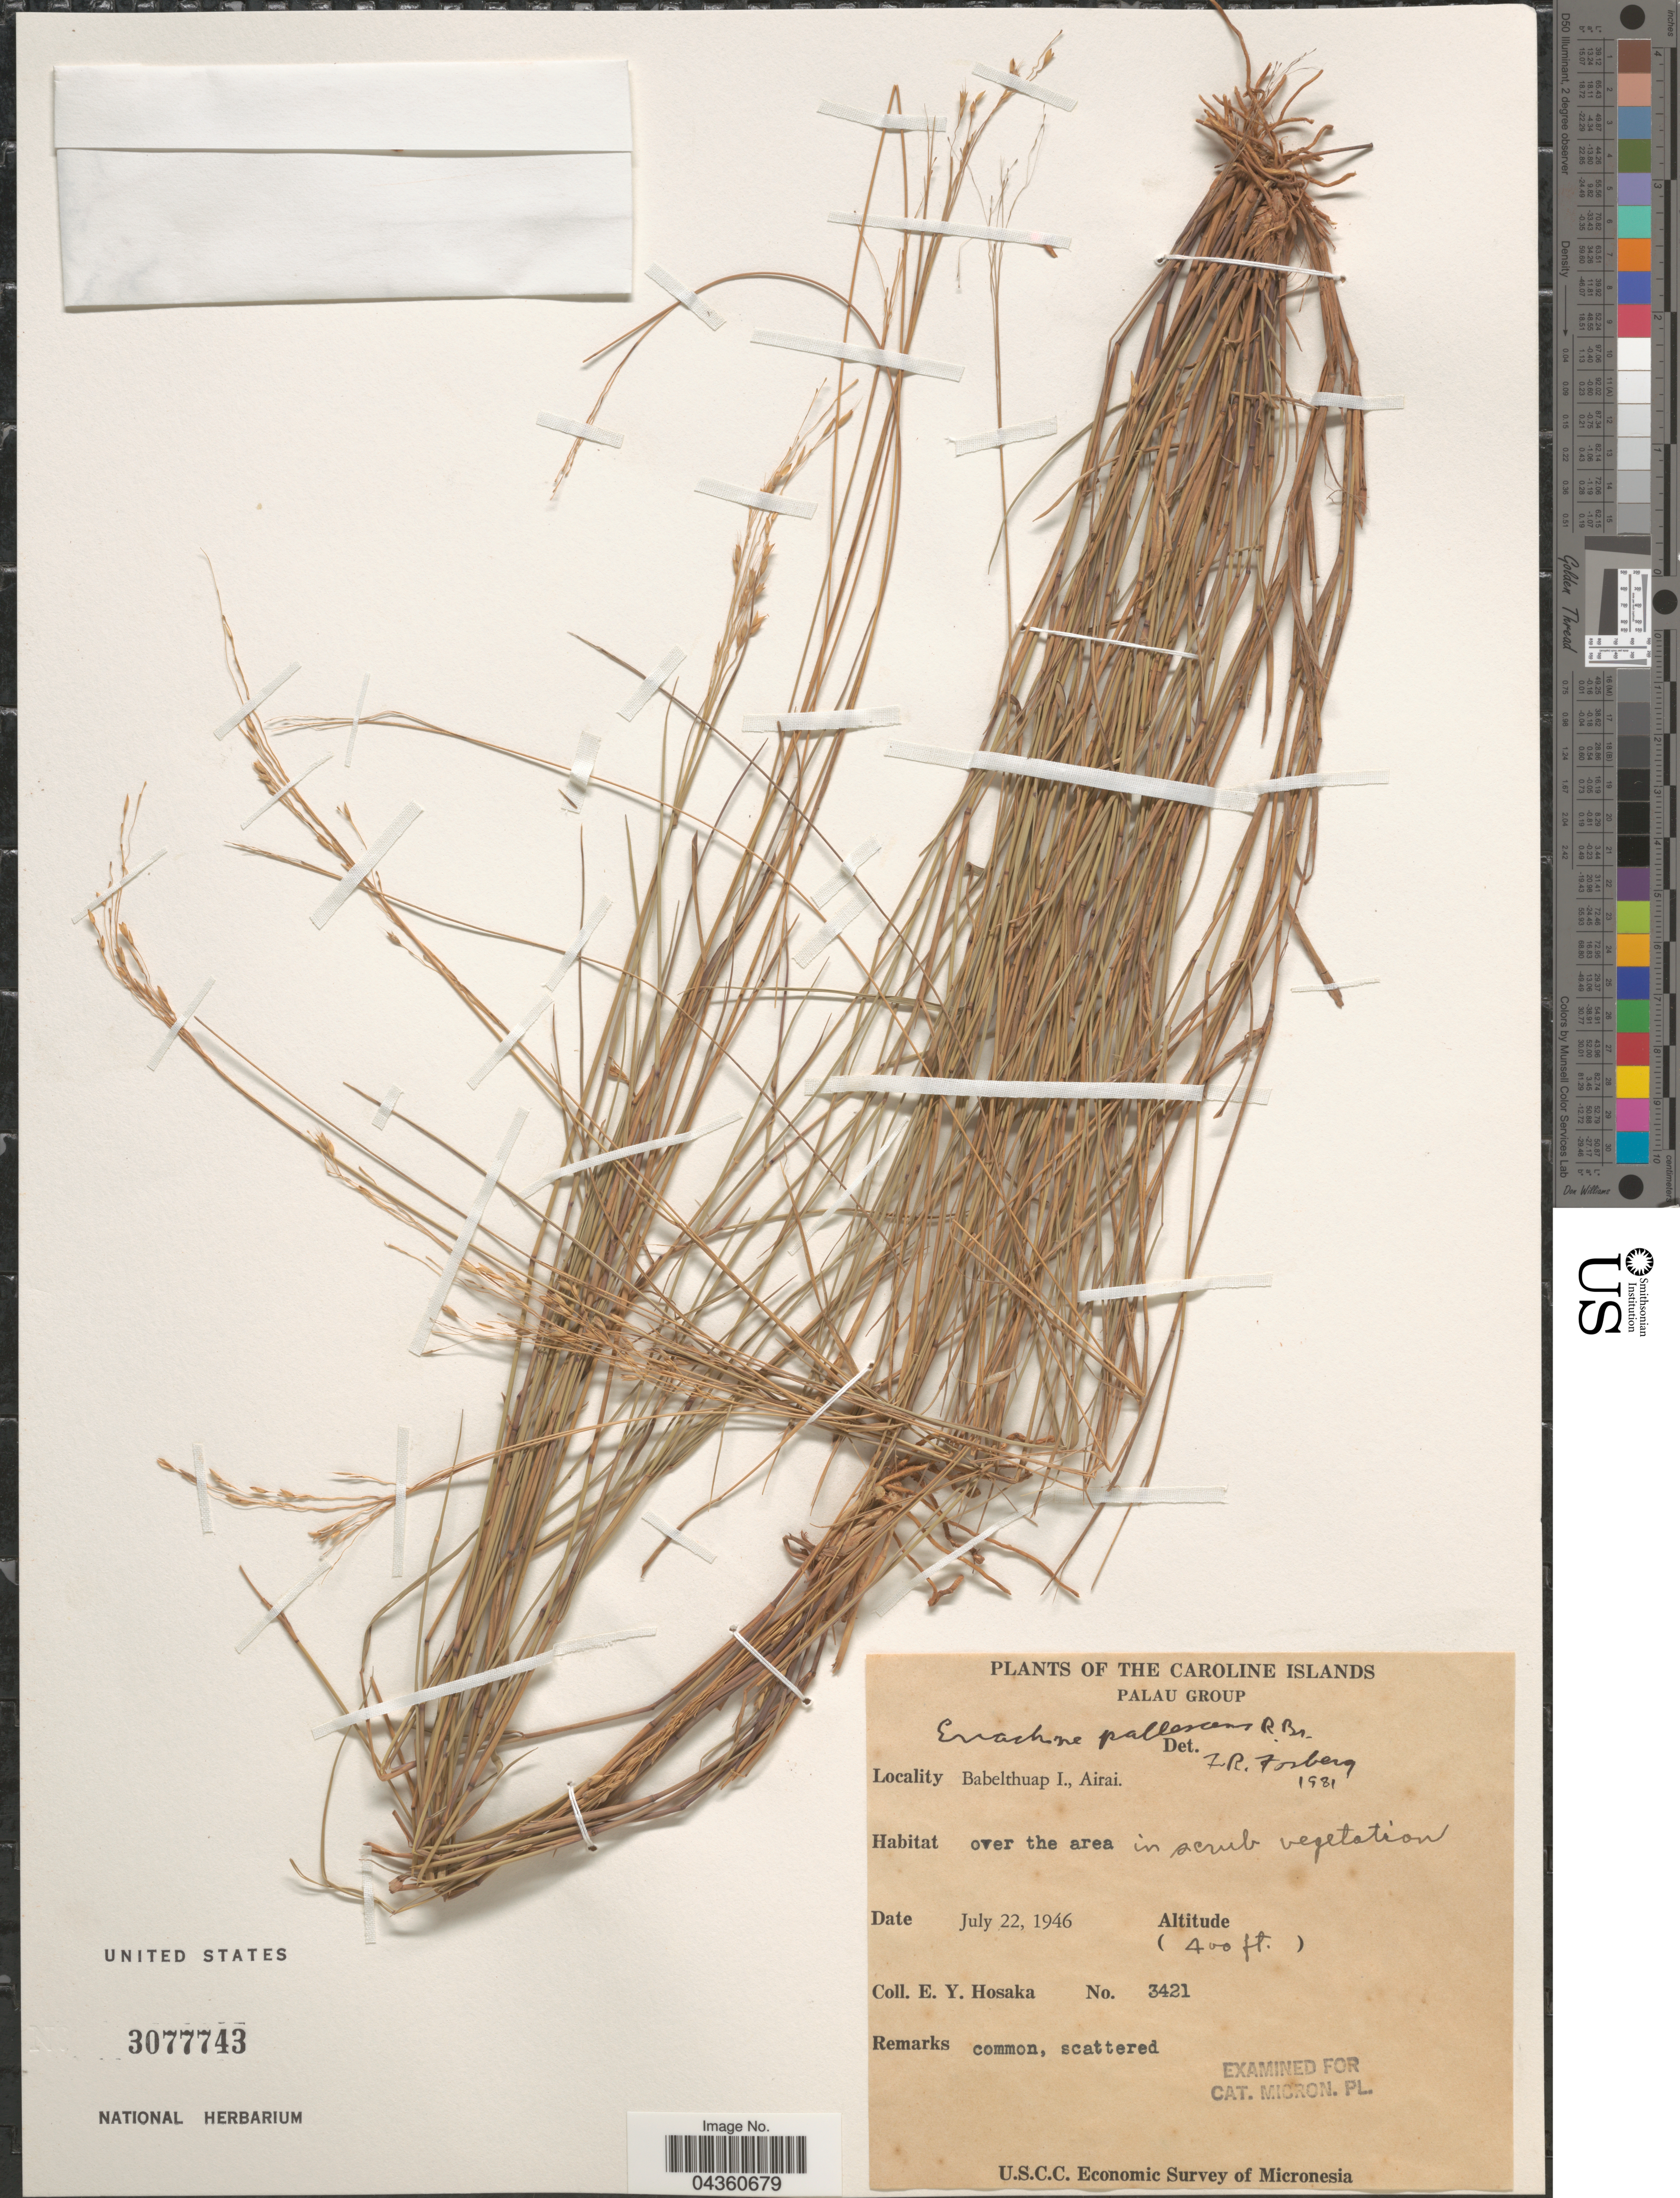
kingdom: Plantae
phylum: Tracheophyta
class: Liliopsida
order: Poales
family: Poaceae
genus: Eriachne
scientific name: Eriachne pallescens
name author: R. Br.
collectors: E. Y. Hosaka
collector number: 3421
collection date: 1946-07-22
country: Palau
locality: Caroline Islands. Palau Group. Babelthuap I., Airai. Over the area in scrub vegetation. U.S.C.C. Economic Survey of Micronesia.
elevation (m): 122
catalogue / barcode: US 3077743